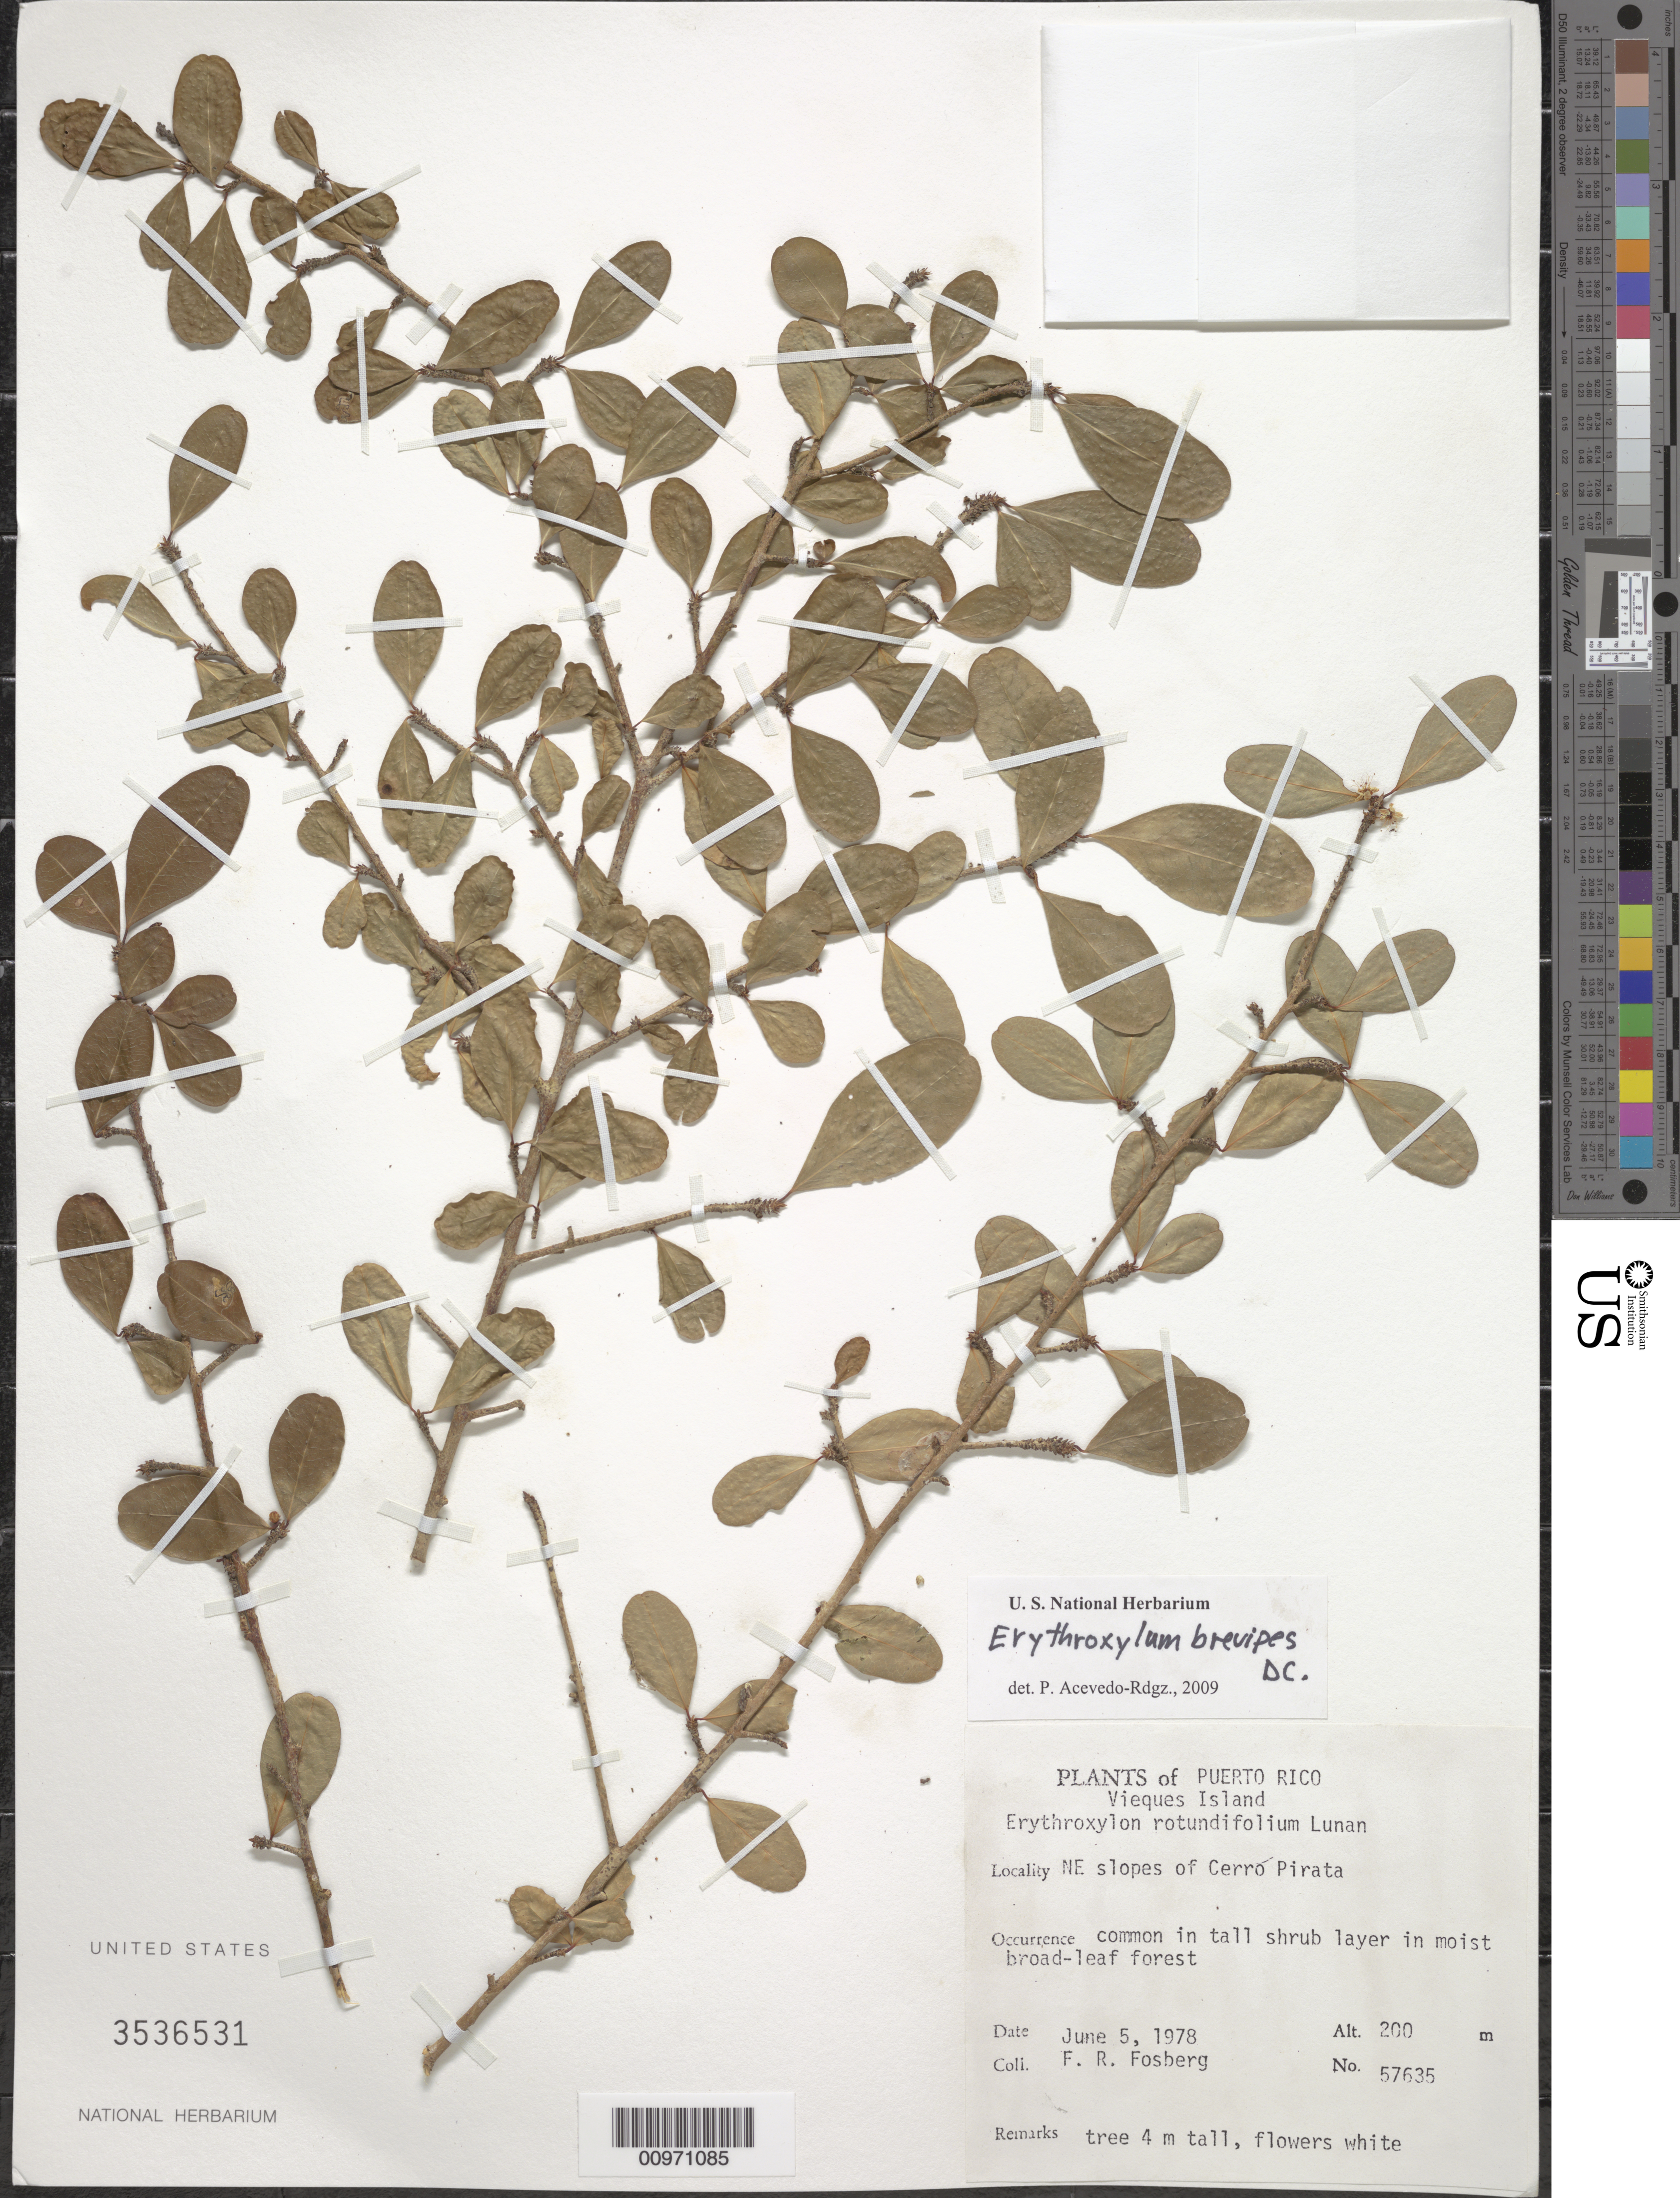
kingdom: Plantae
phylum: Tracheophyta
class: Magnoliopsida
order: Malpighiales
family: Erythroxylaceae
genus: Erythroxylum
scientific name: Erythroxylum brevipes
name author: DC.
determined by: Acevedo-Rodríguez, P., (BOT), Smithsonian Institution - National Museum of Natural History (UNITED STATES)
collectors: F. R. Fosberg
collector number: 57635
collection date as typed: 05 Jun 1978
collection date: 1978-06-05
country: Puerto Rico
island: Vieques I.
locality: NE slopes of Cerro Pirata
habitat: In tall shrub layer in moist broadleaf forest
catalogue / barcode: US 3536531